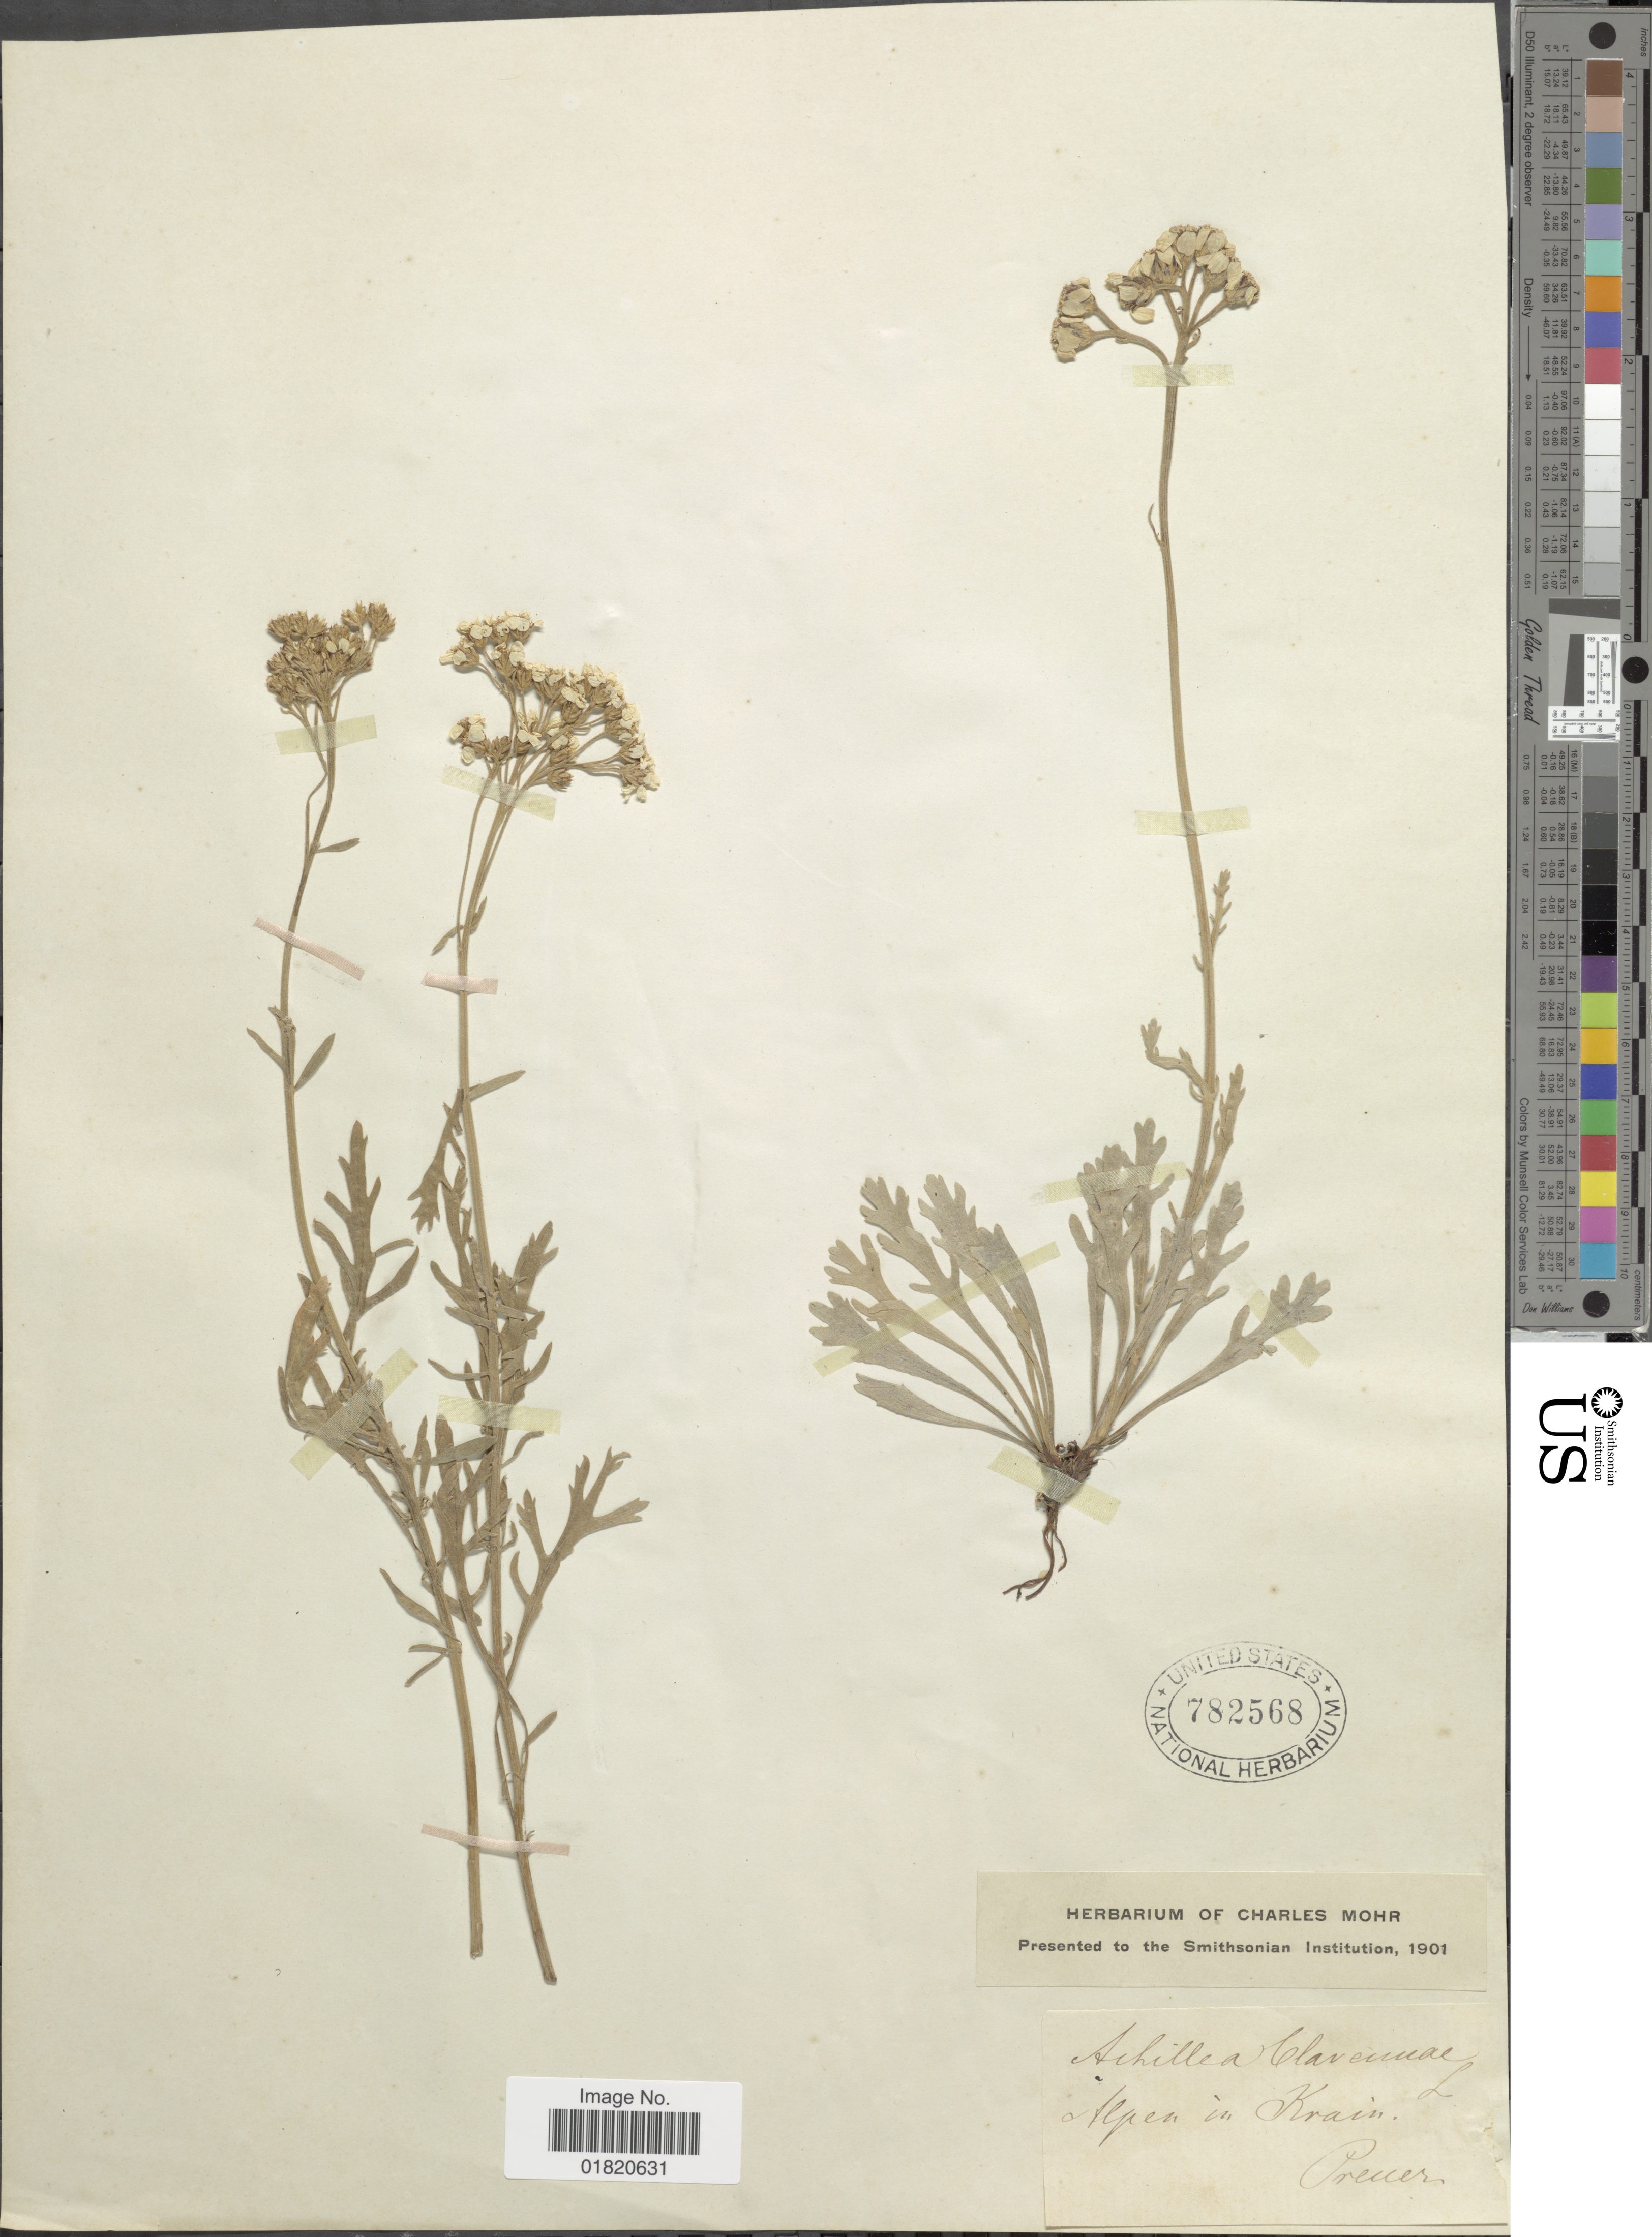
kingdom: Plantae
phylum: Tracheophyta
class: Magnoliopsida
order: Asterales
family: Asteraceae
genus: Achillea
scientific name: Achillea clavennae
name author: L.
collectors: Preuer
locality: Alpen in Krain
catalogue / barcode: US 782568